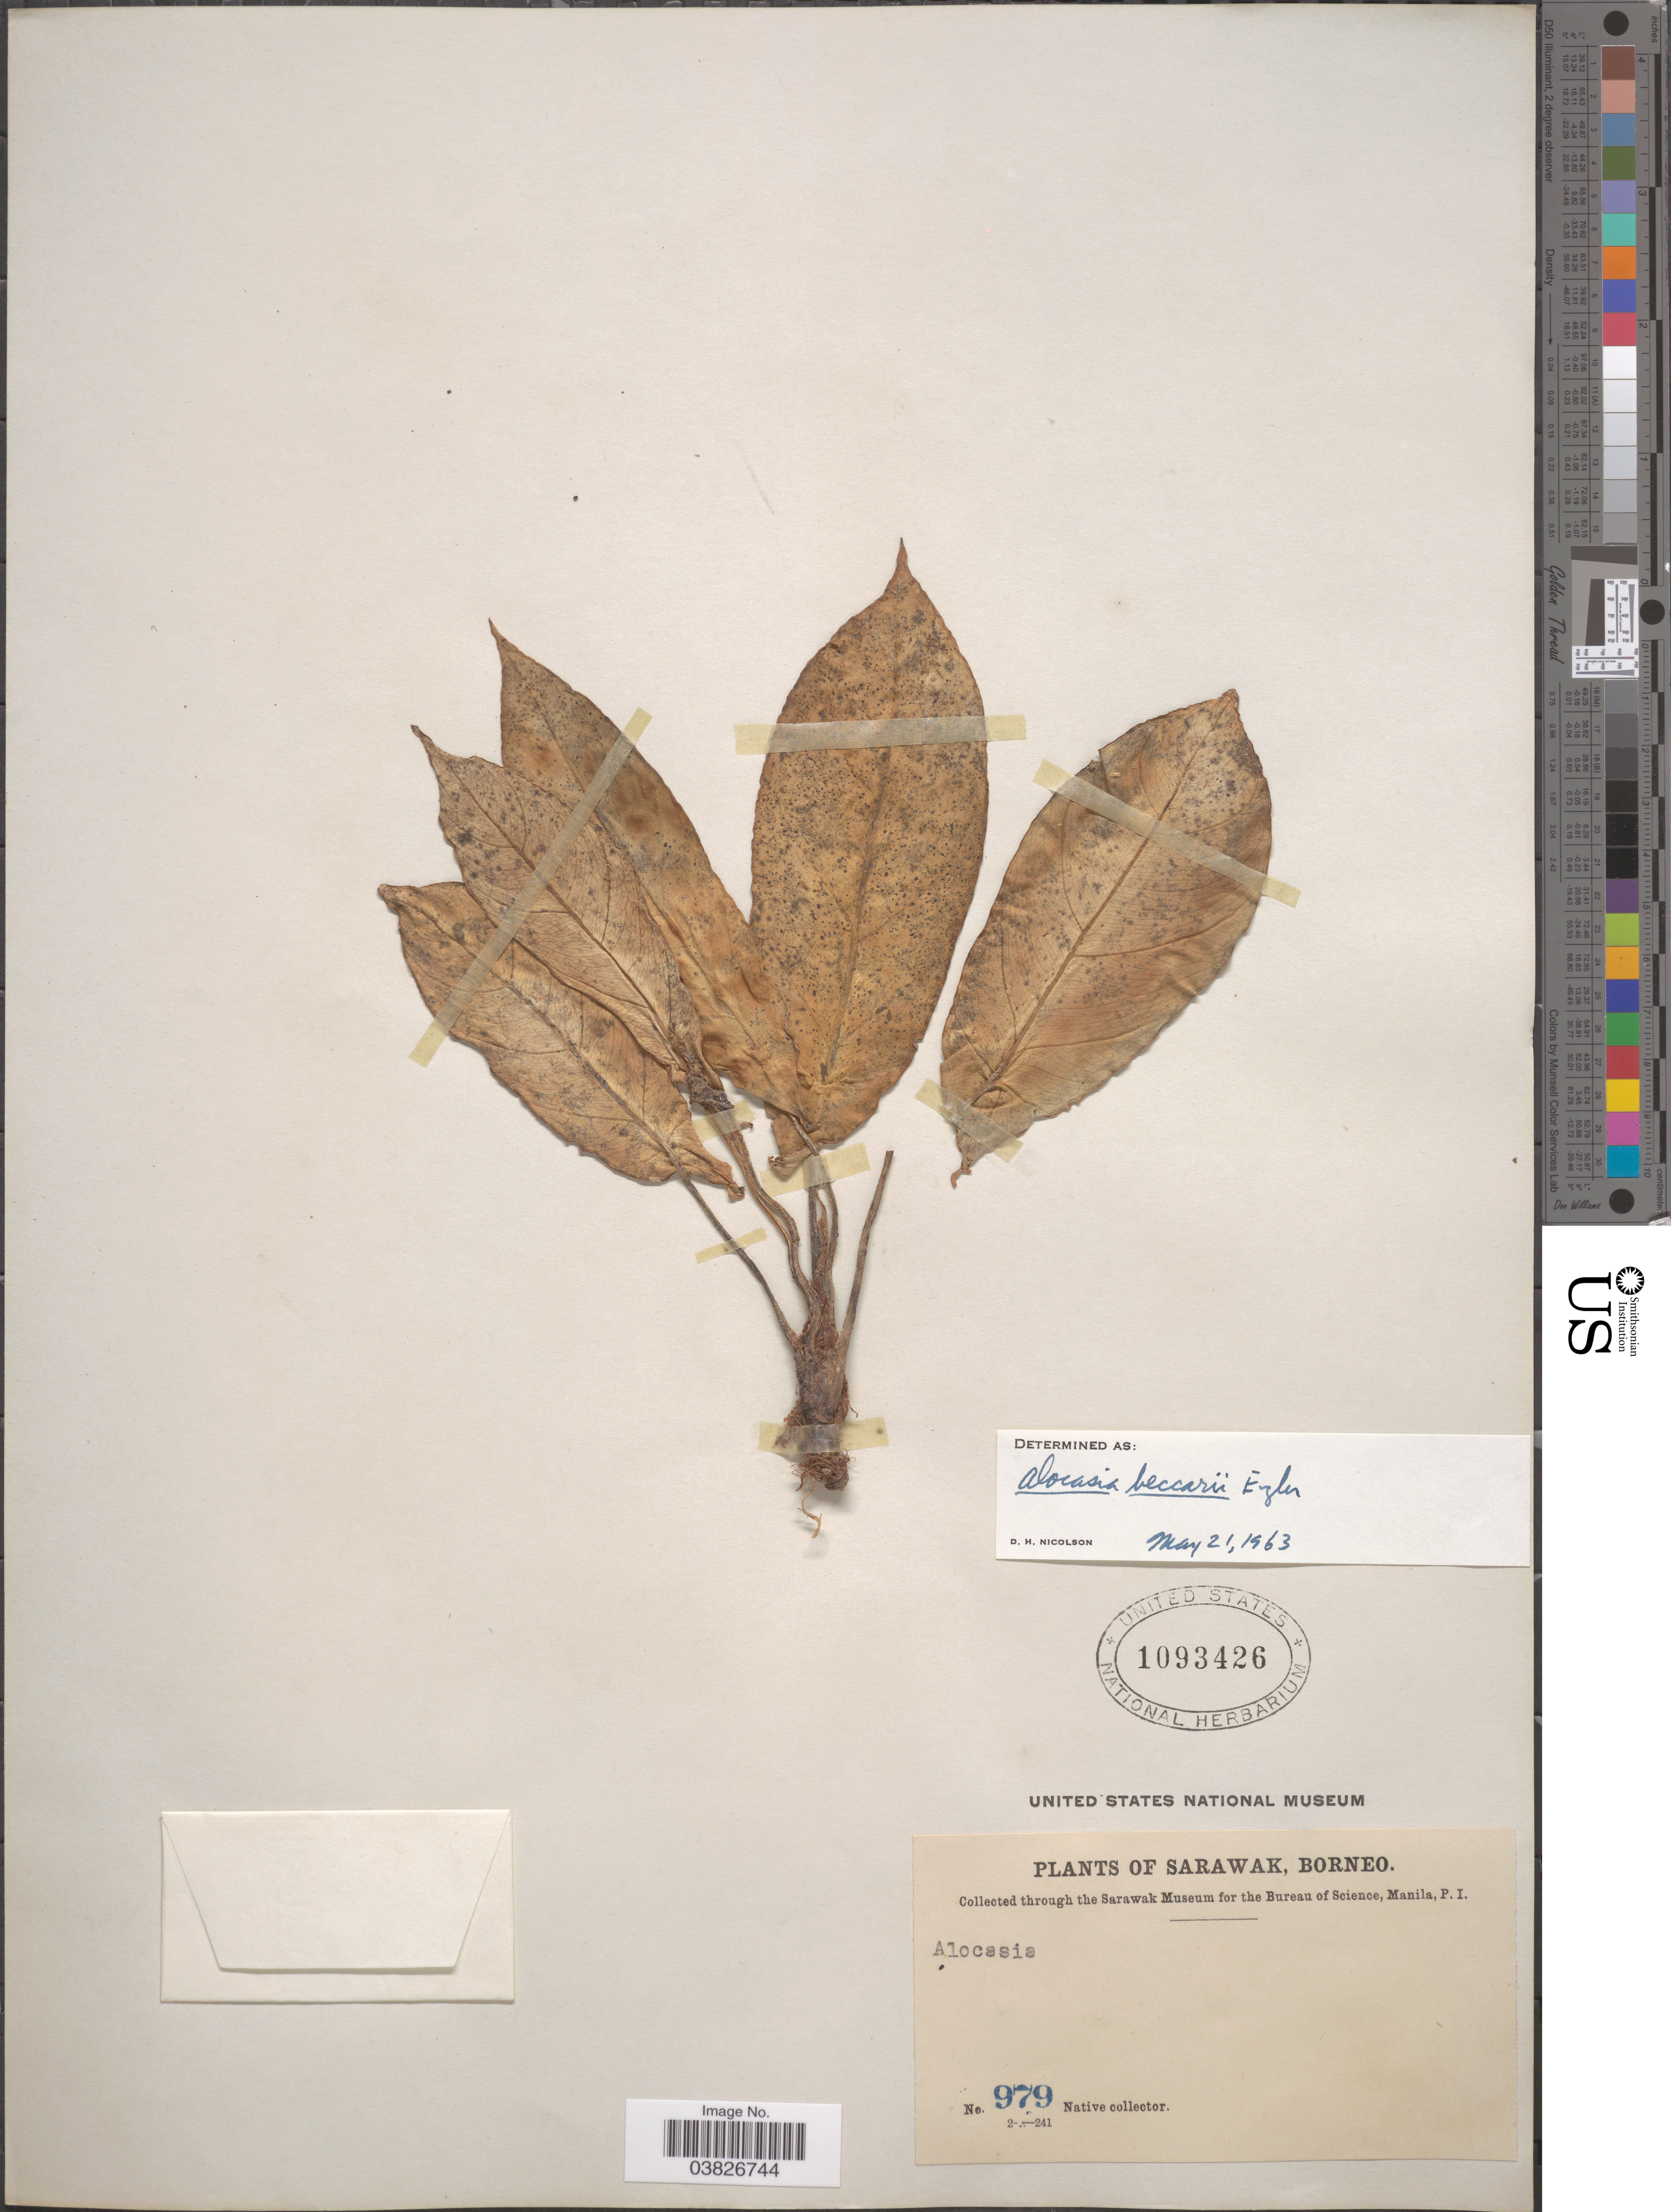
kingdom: Plantae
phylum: Tracheophyta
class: Liliopsida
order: Alismatales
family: Araceae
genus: Alocasia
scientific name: Alocasia beccarii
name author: Englem.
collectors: Native collector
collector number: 979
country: Malaysia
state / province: Sarawak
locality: Borneo.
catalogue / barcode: US 1093426